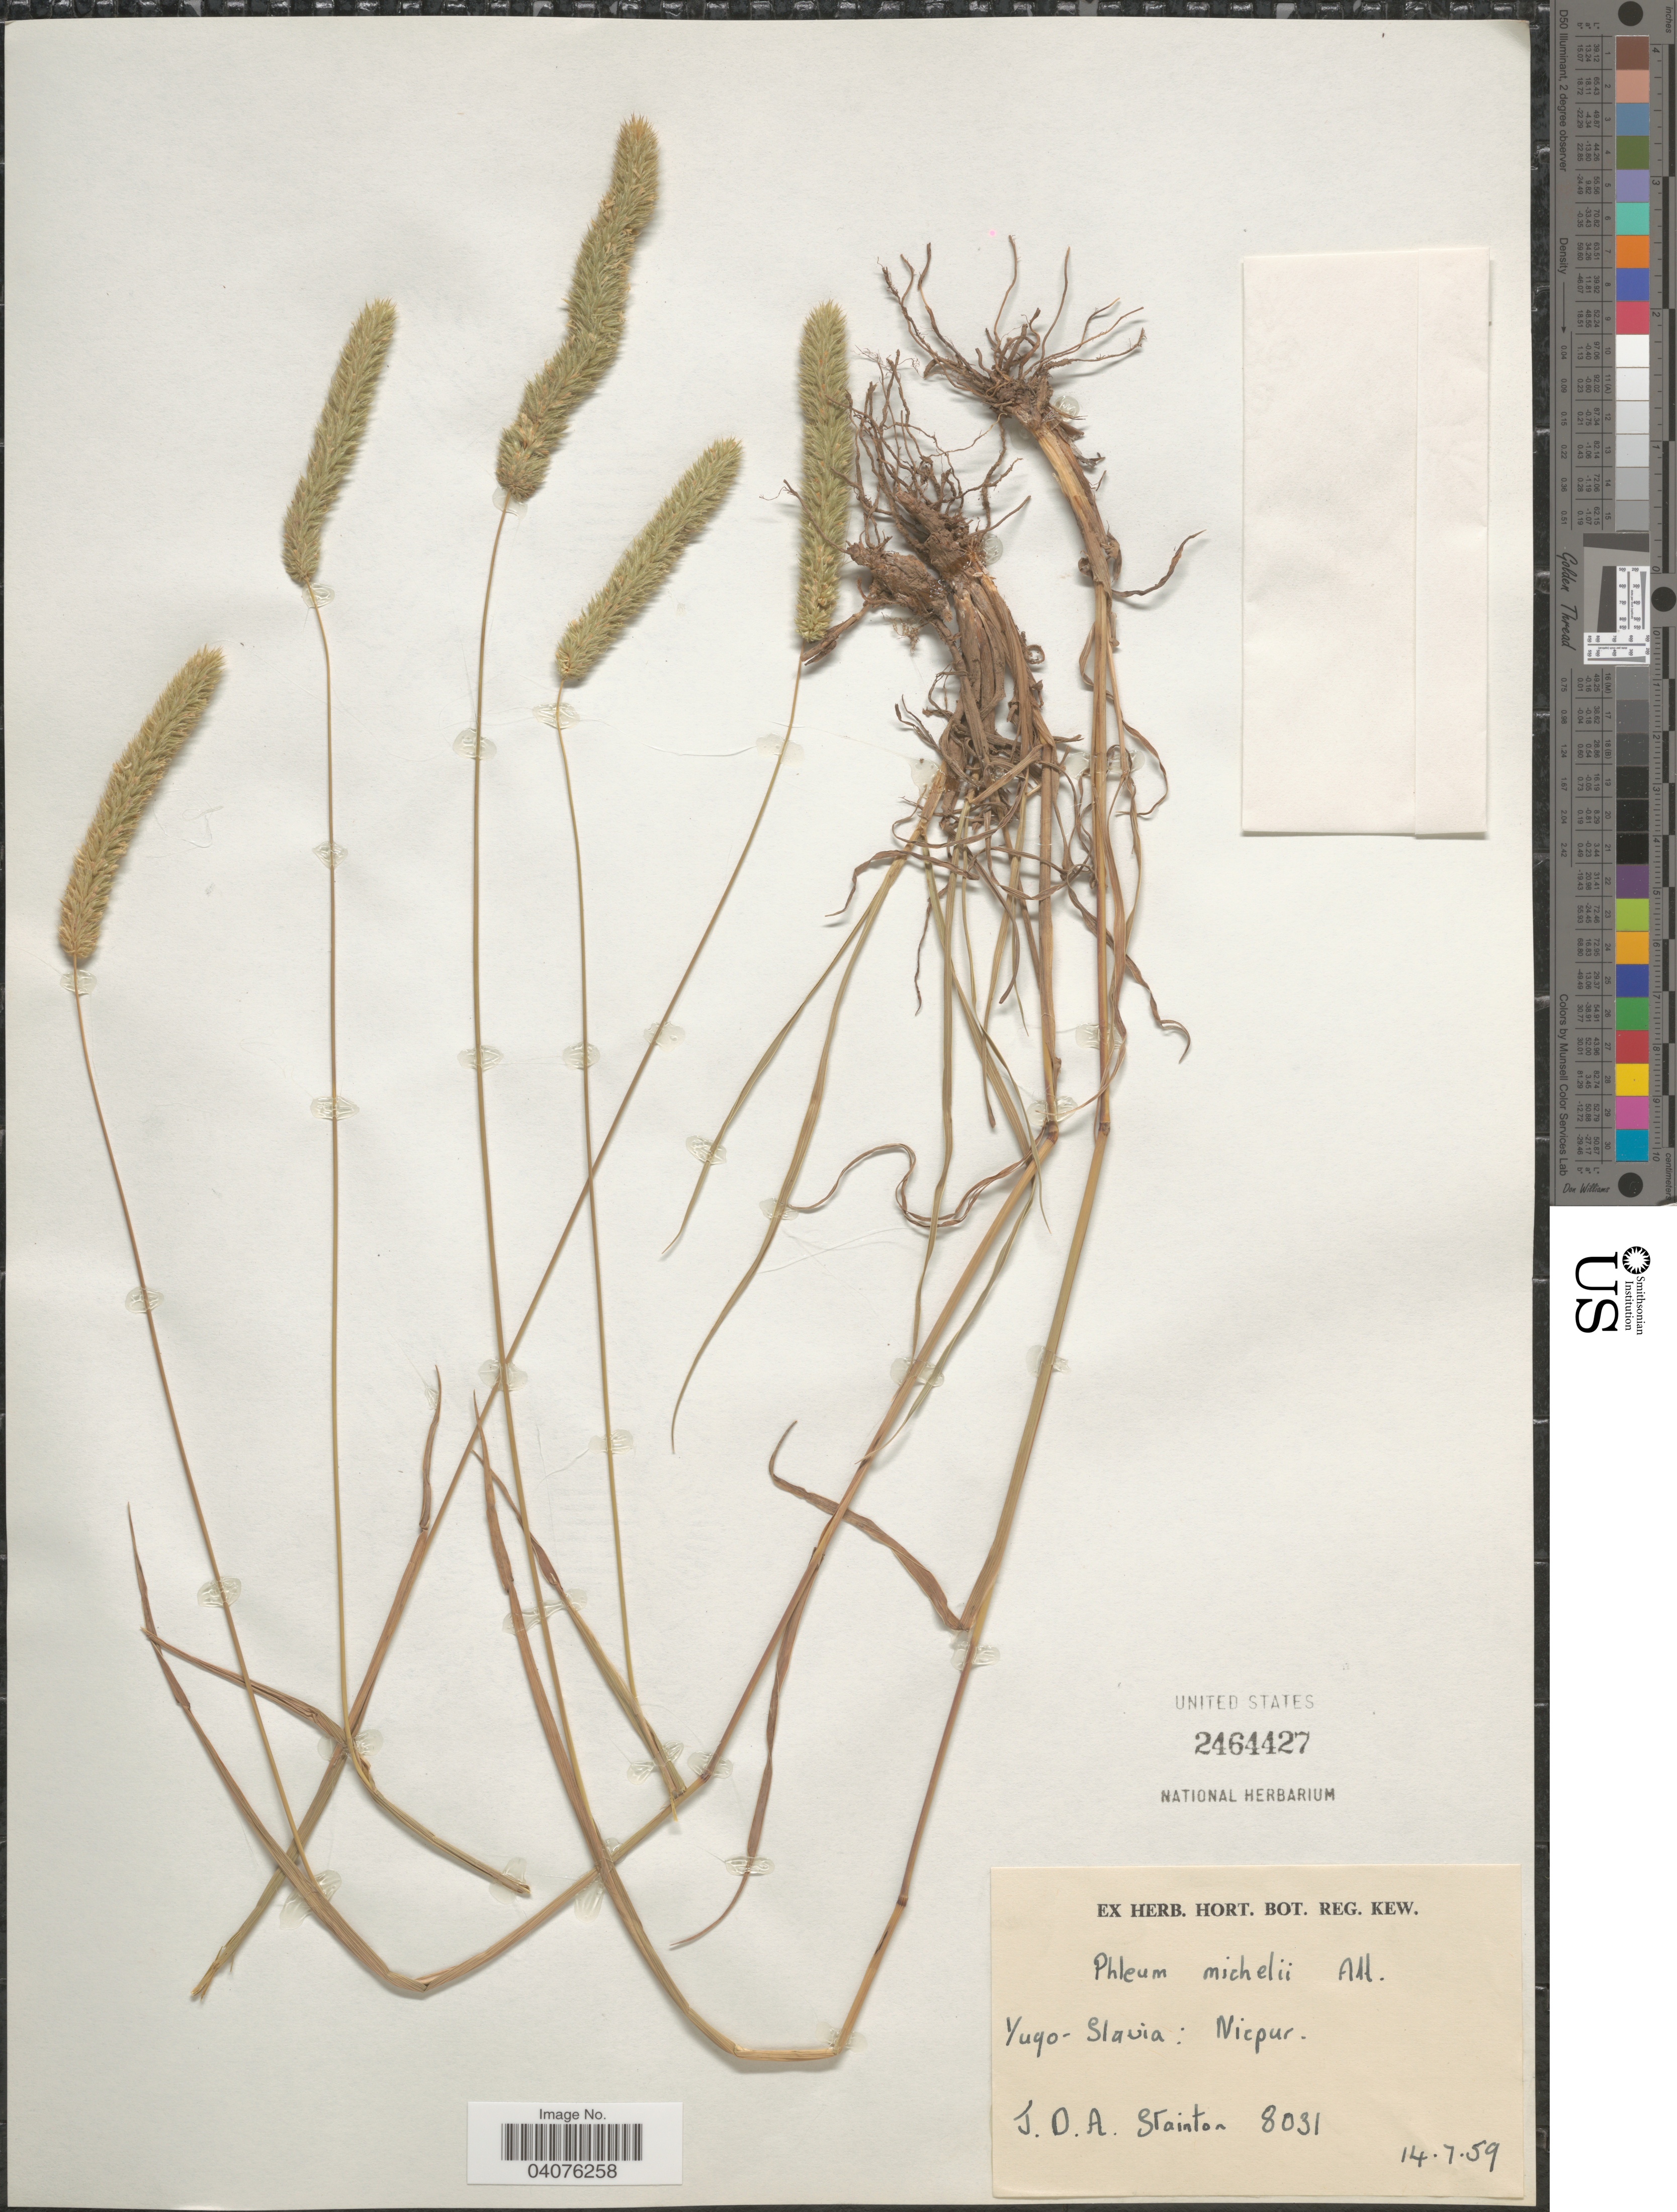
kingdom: Plantae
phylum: Tracheophyta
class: Liliopsida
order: Poales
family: Poaceae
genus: Phleum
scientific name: Phleum michelii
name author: All.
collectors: J. Stainton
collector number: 8031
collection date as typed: Transcribed d/m/y: 14/7/59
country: North Macedonia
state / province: Madrovo-i-Rostusha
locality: Ničpur.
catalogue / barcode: US 2464427